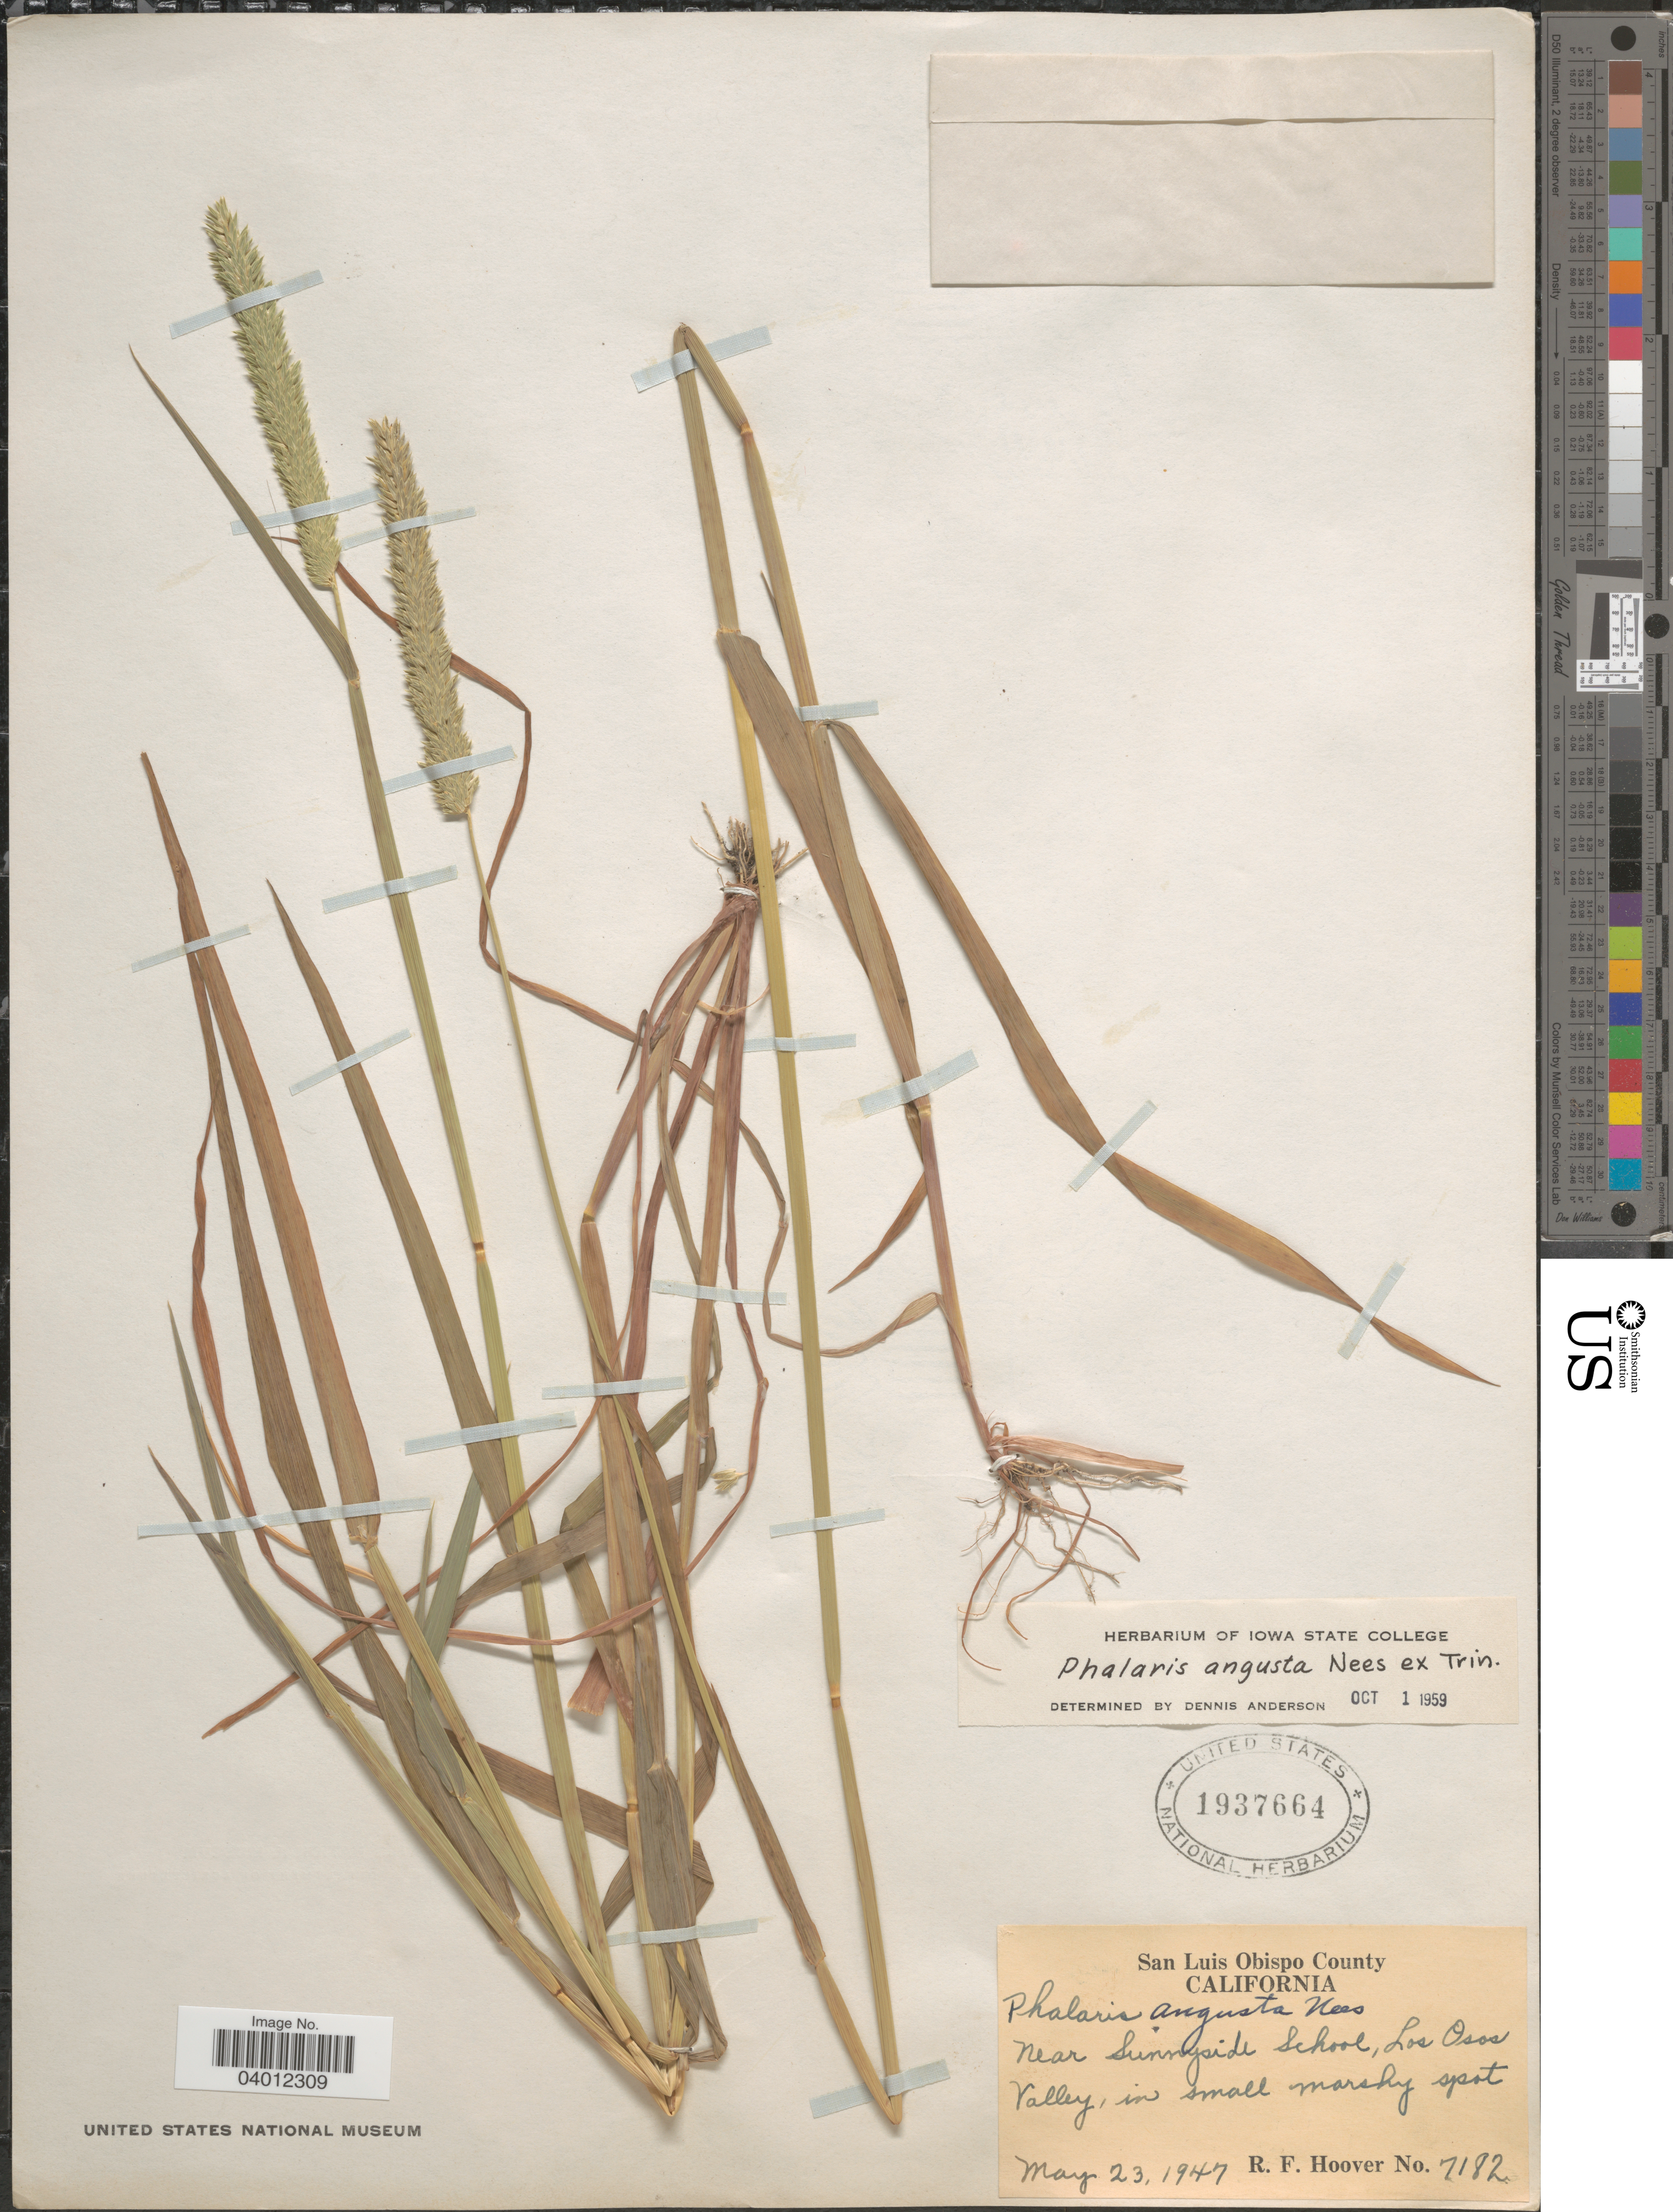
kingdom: Plantae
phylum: Tracheophyta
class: Liliopsida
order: Poales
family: Poaceae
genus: Phalaris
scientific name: Phalaris angusta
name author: Nees ex Trin.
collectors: R. F. Hoover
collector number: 7182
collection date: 1947-05-23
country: United States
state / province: California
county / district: San Luis Obispo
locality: San Luis Obispo County. Near Sunnyside School, Los Osos Valley, in small marshy spot.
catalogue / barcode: US 1937664